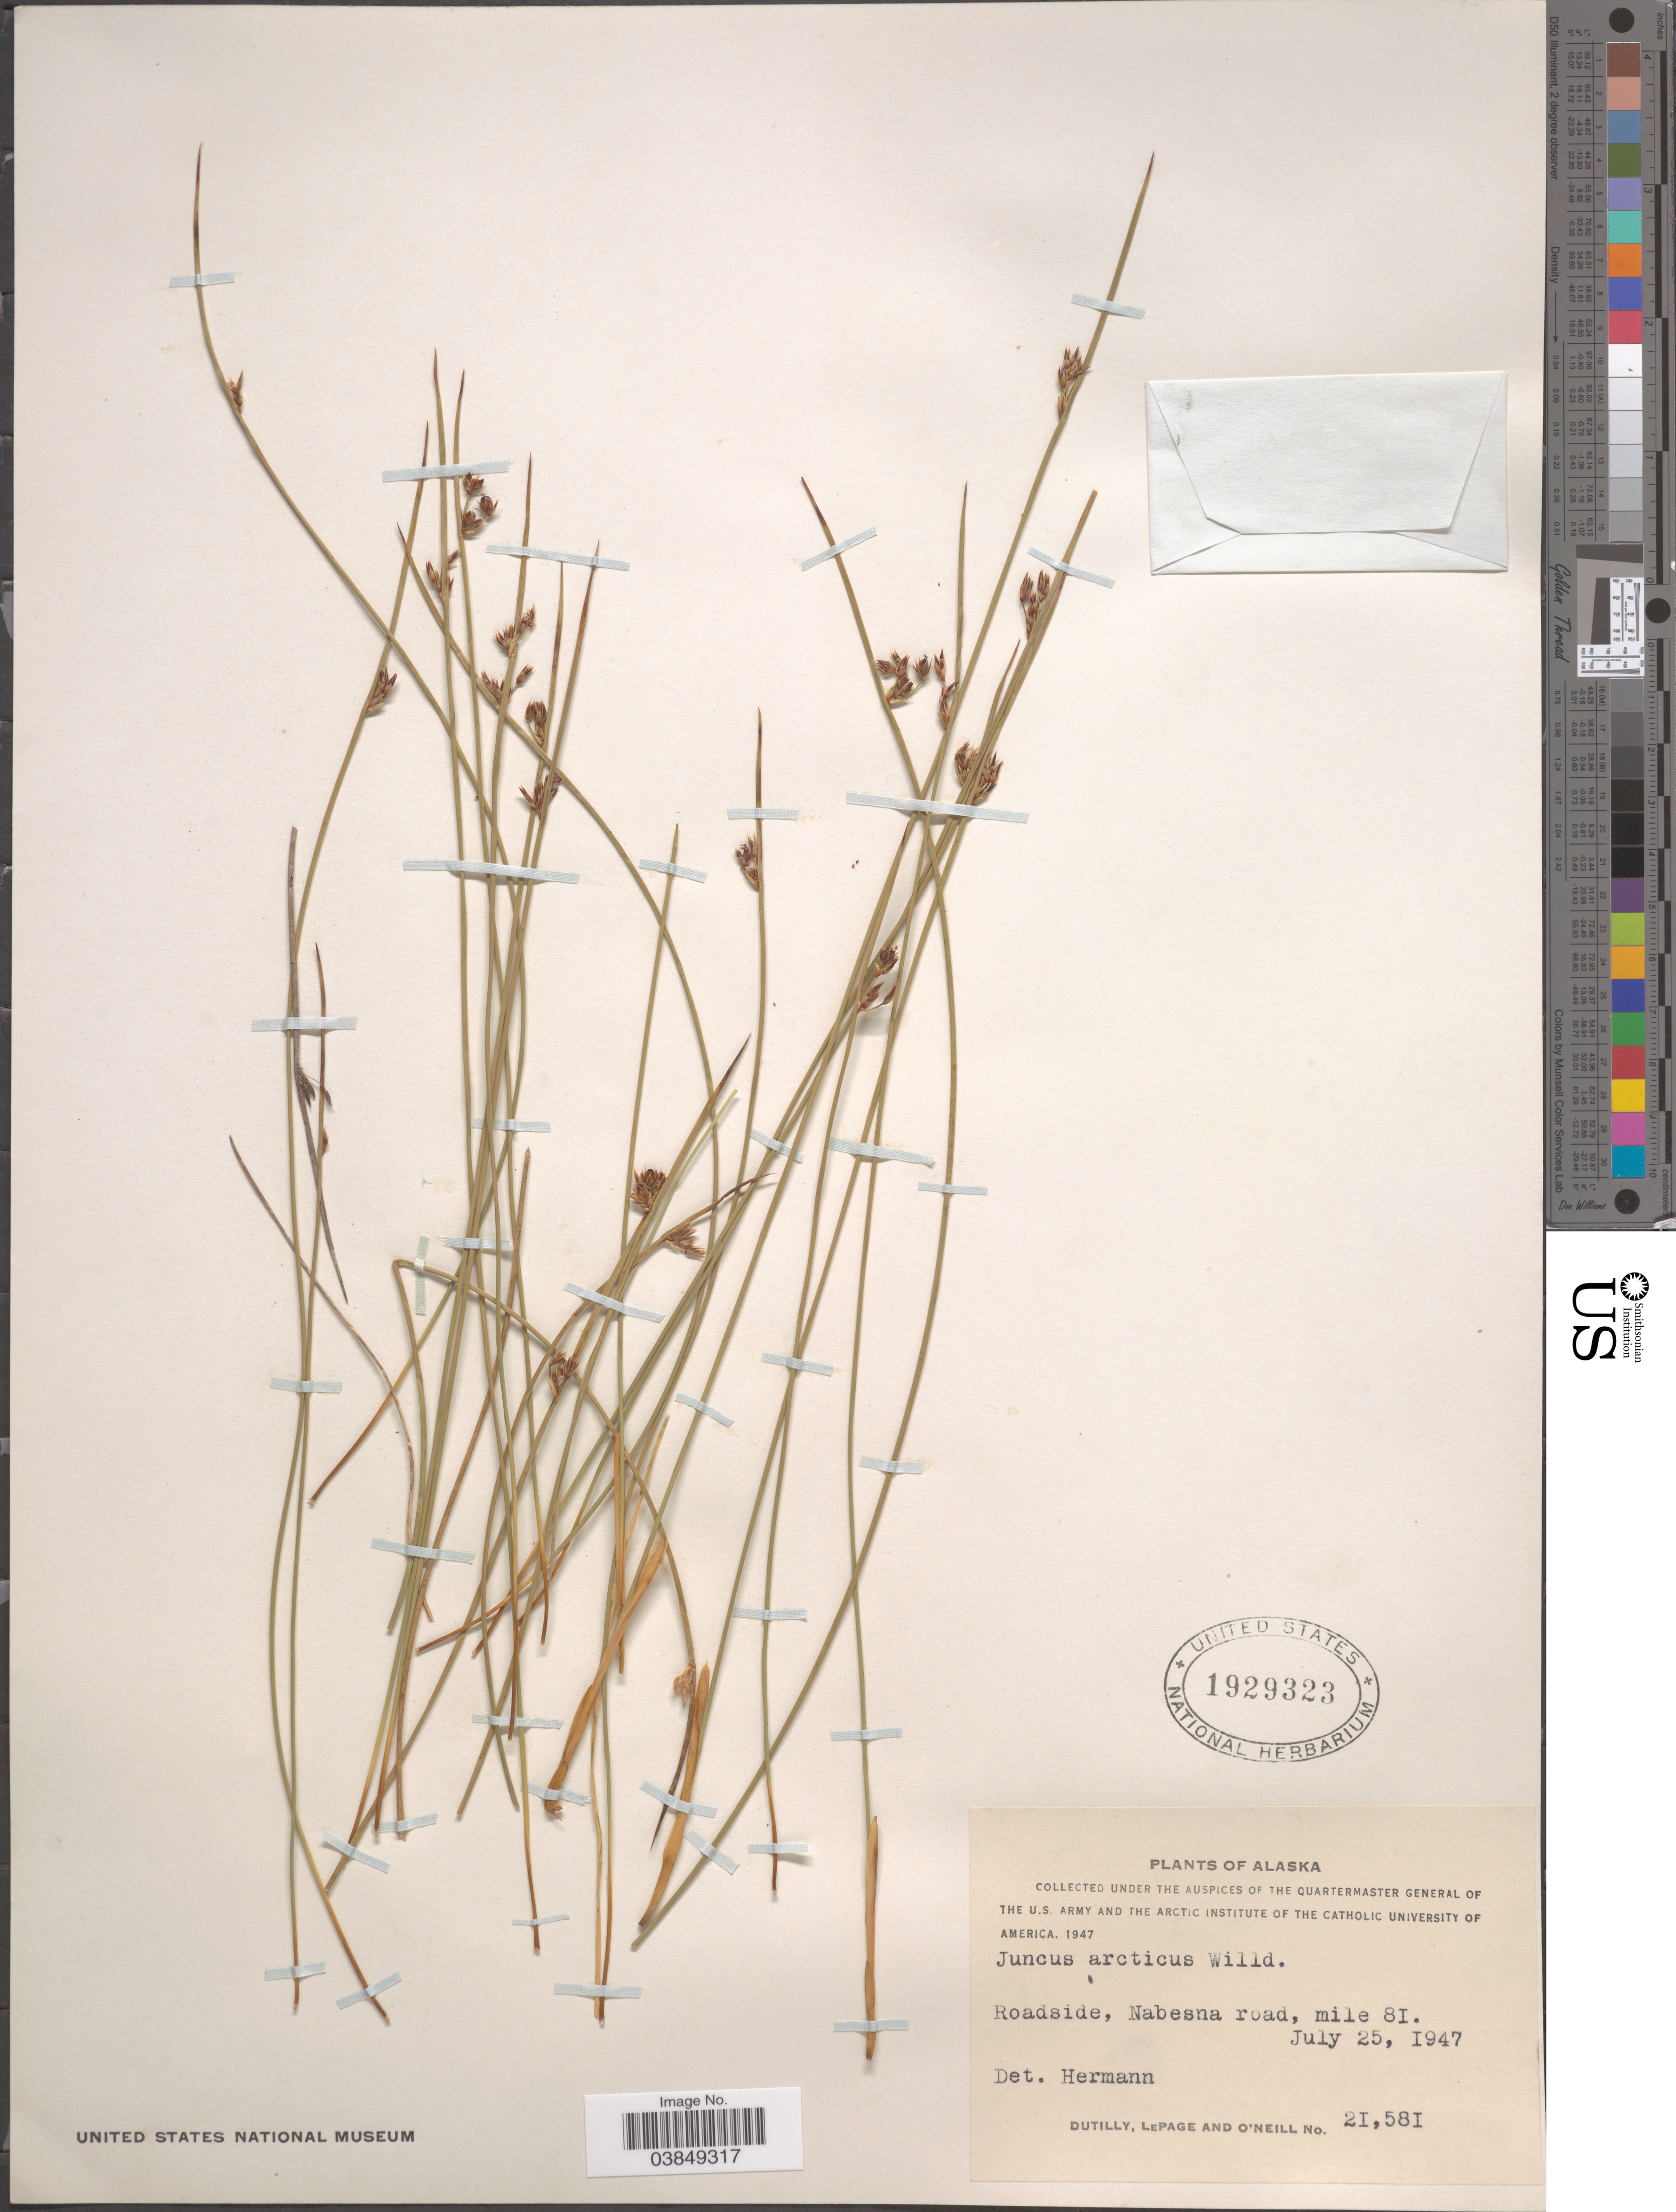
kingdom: Plantae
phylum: Tracheophyta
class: Liliopsida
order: Poales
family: Juncaceae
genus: Juncus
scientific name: Juncus arcticus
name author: Willd.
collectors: -. Dutilly, -. LePage & O'Neill, --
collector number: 21581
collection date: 1947-07-25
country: United States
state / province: Alaska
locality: Roadside, Nabesna road, mile 81.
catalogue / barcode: US 1929323